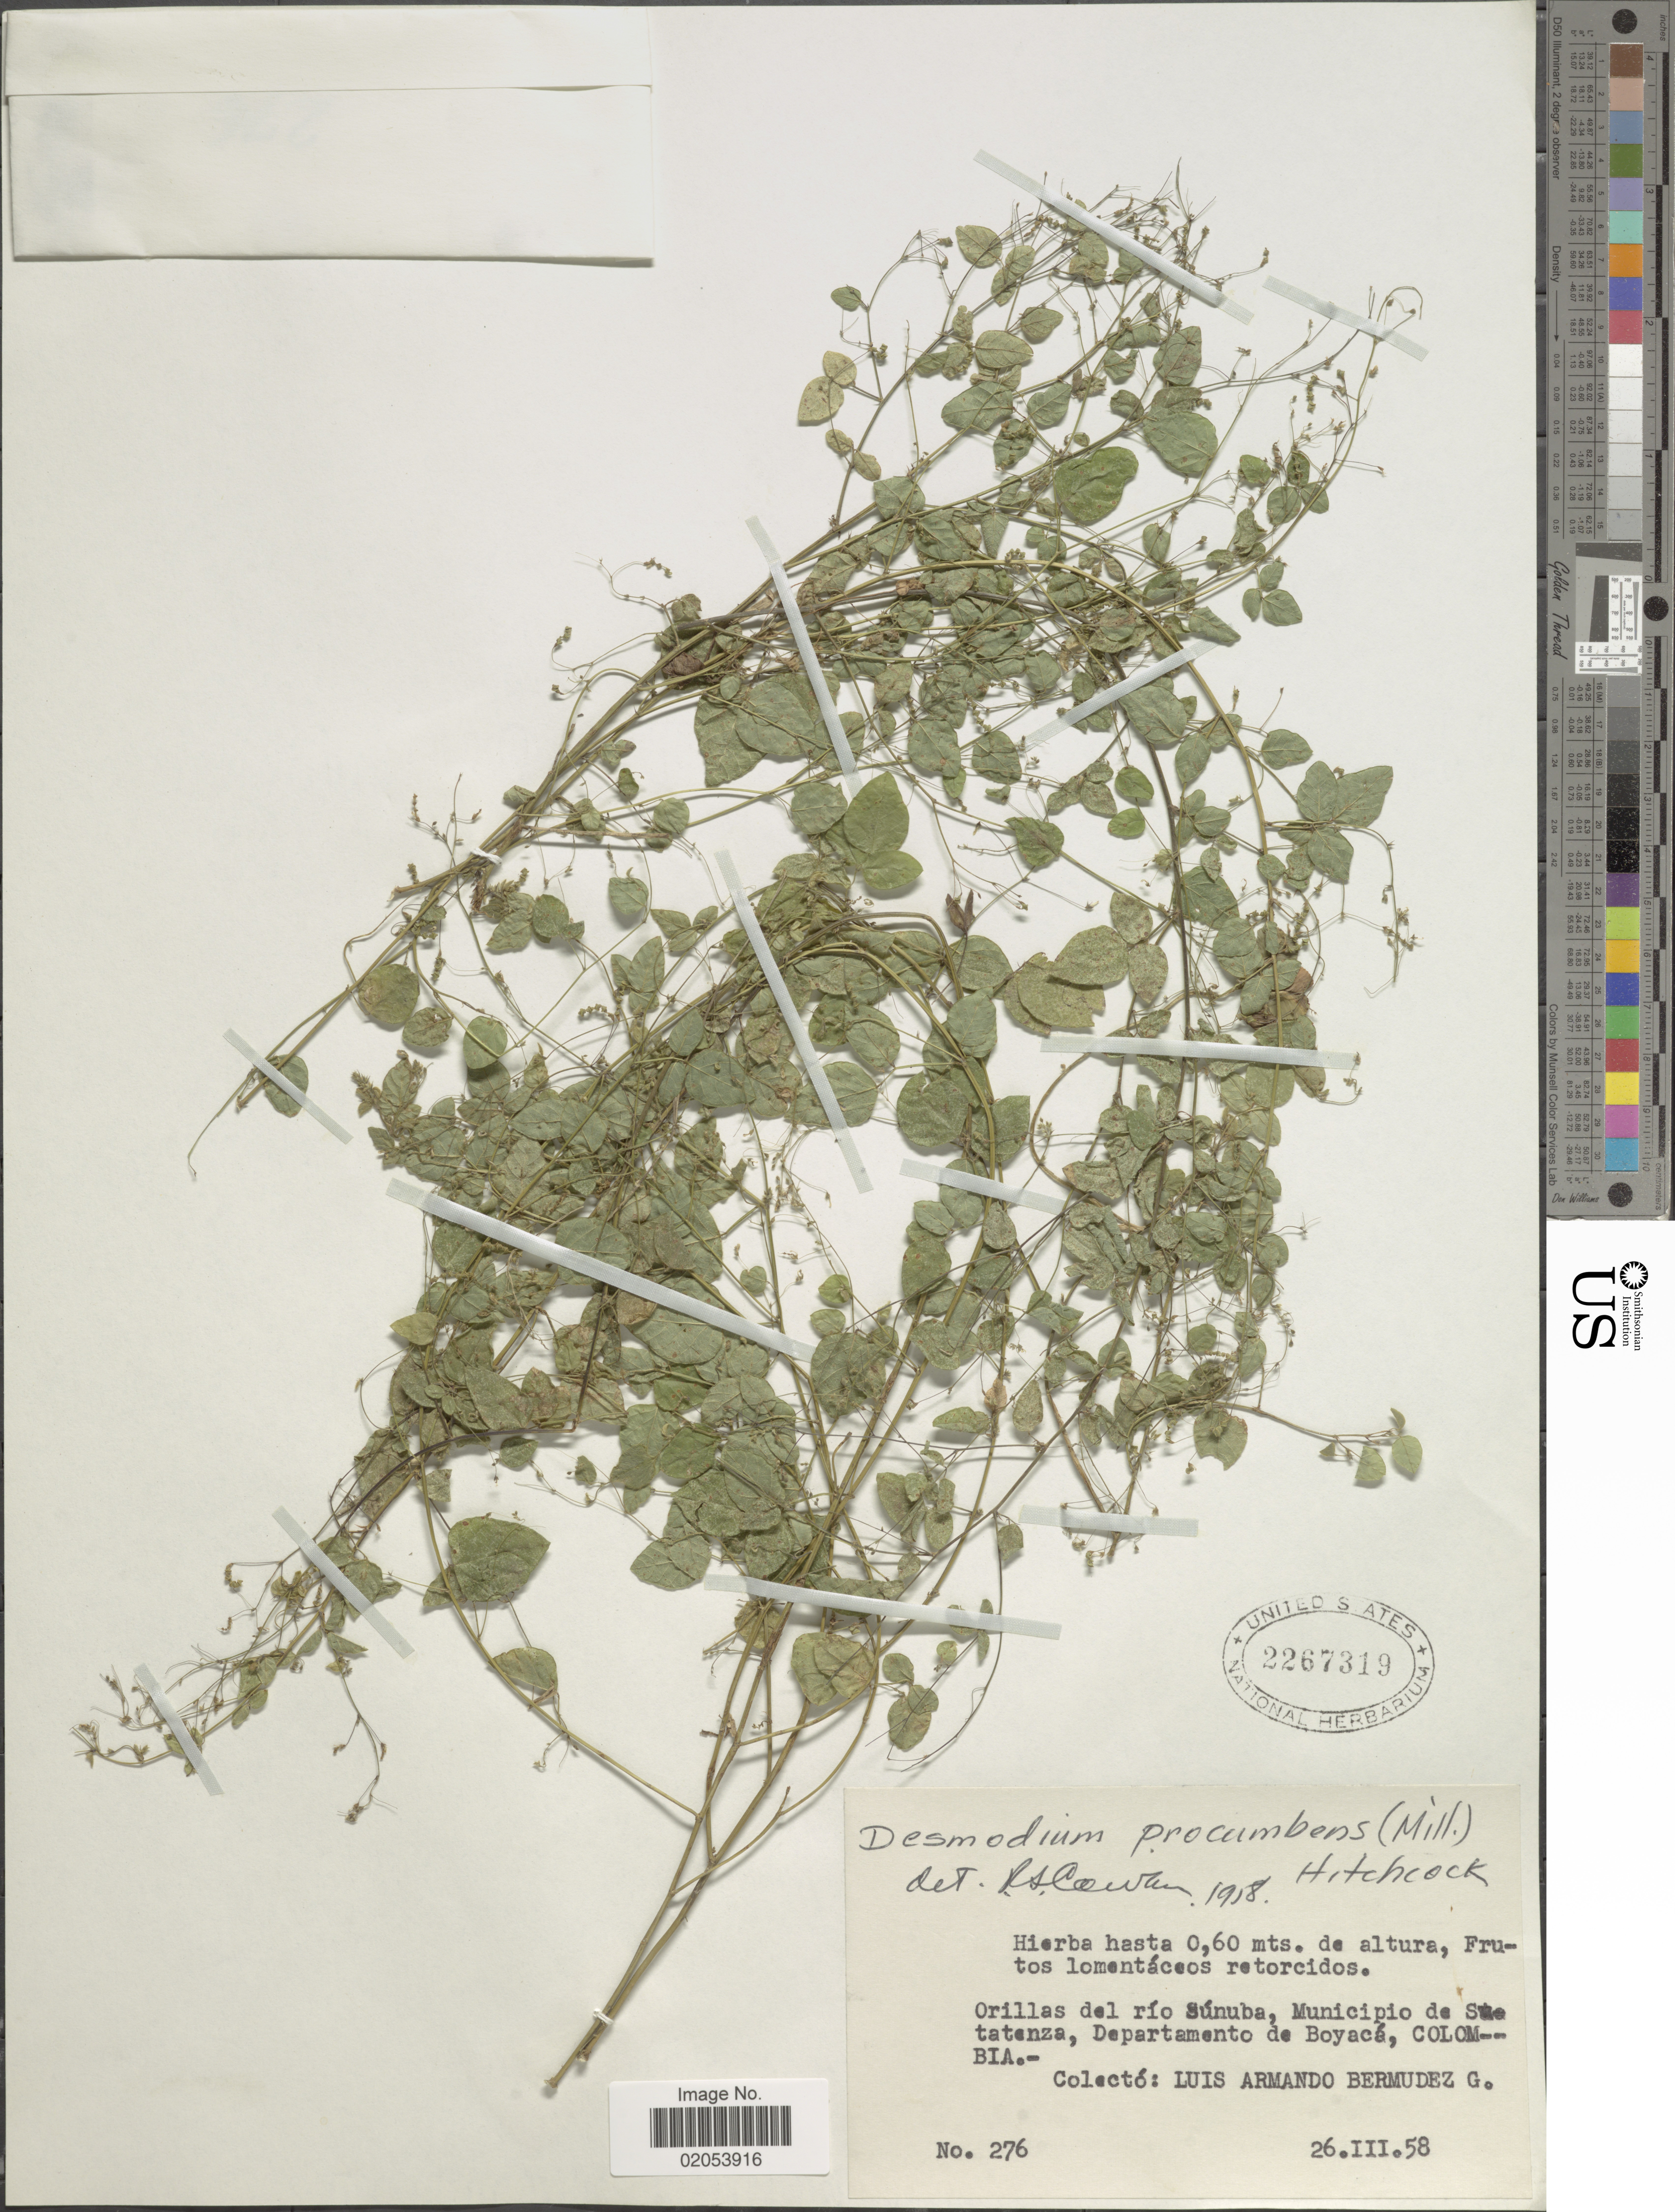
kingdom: Plantae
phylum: Tracheophyta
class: Magnoliopsida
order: Fabales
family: Fabaceae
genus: Desmodium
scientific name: Desmodium procumbens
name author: (Mill.) Hitchc.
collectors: L. Bermudez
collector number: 276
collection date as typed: Transcribed d/m/y: 26/3/58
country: Colombia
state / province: Boyacá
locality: Orrilas del rio Sunuba, Municipio de Sutatenza, Departamento de Boyaca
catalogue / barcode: US 2267319